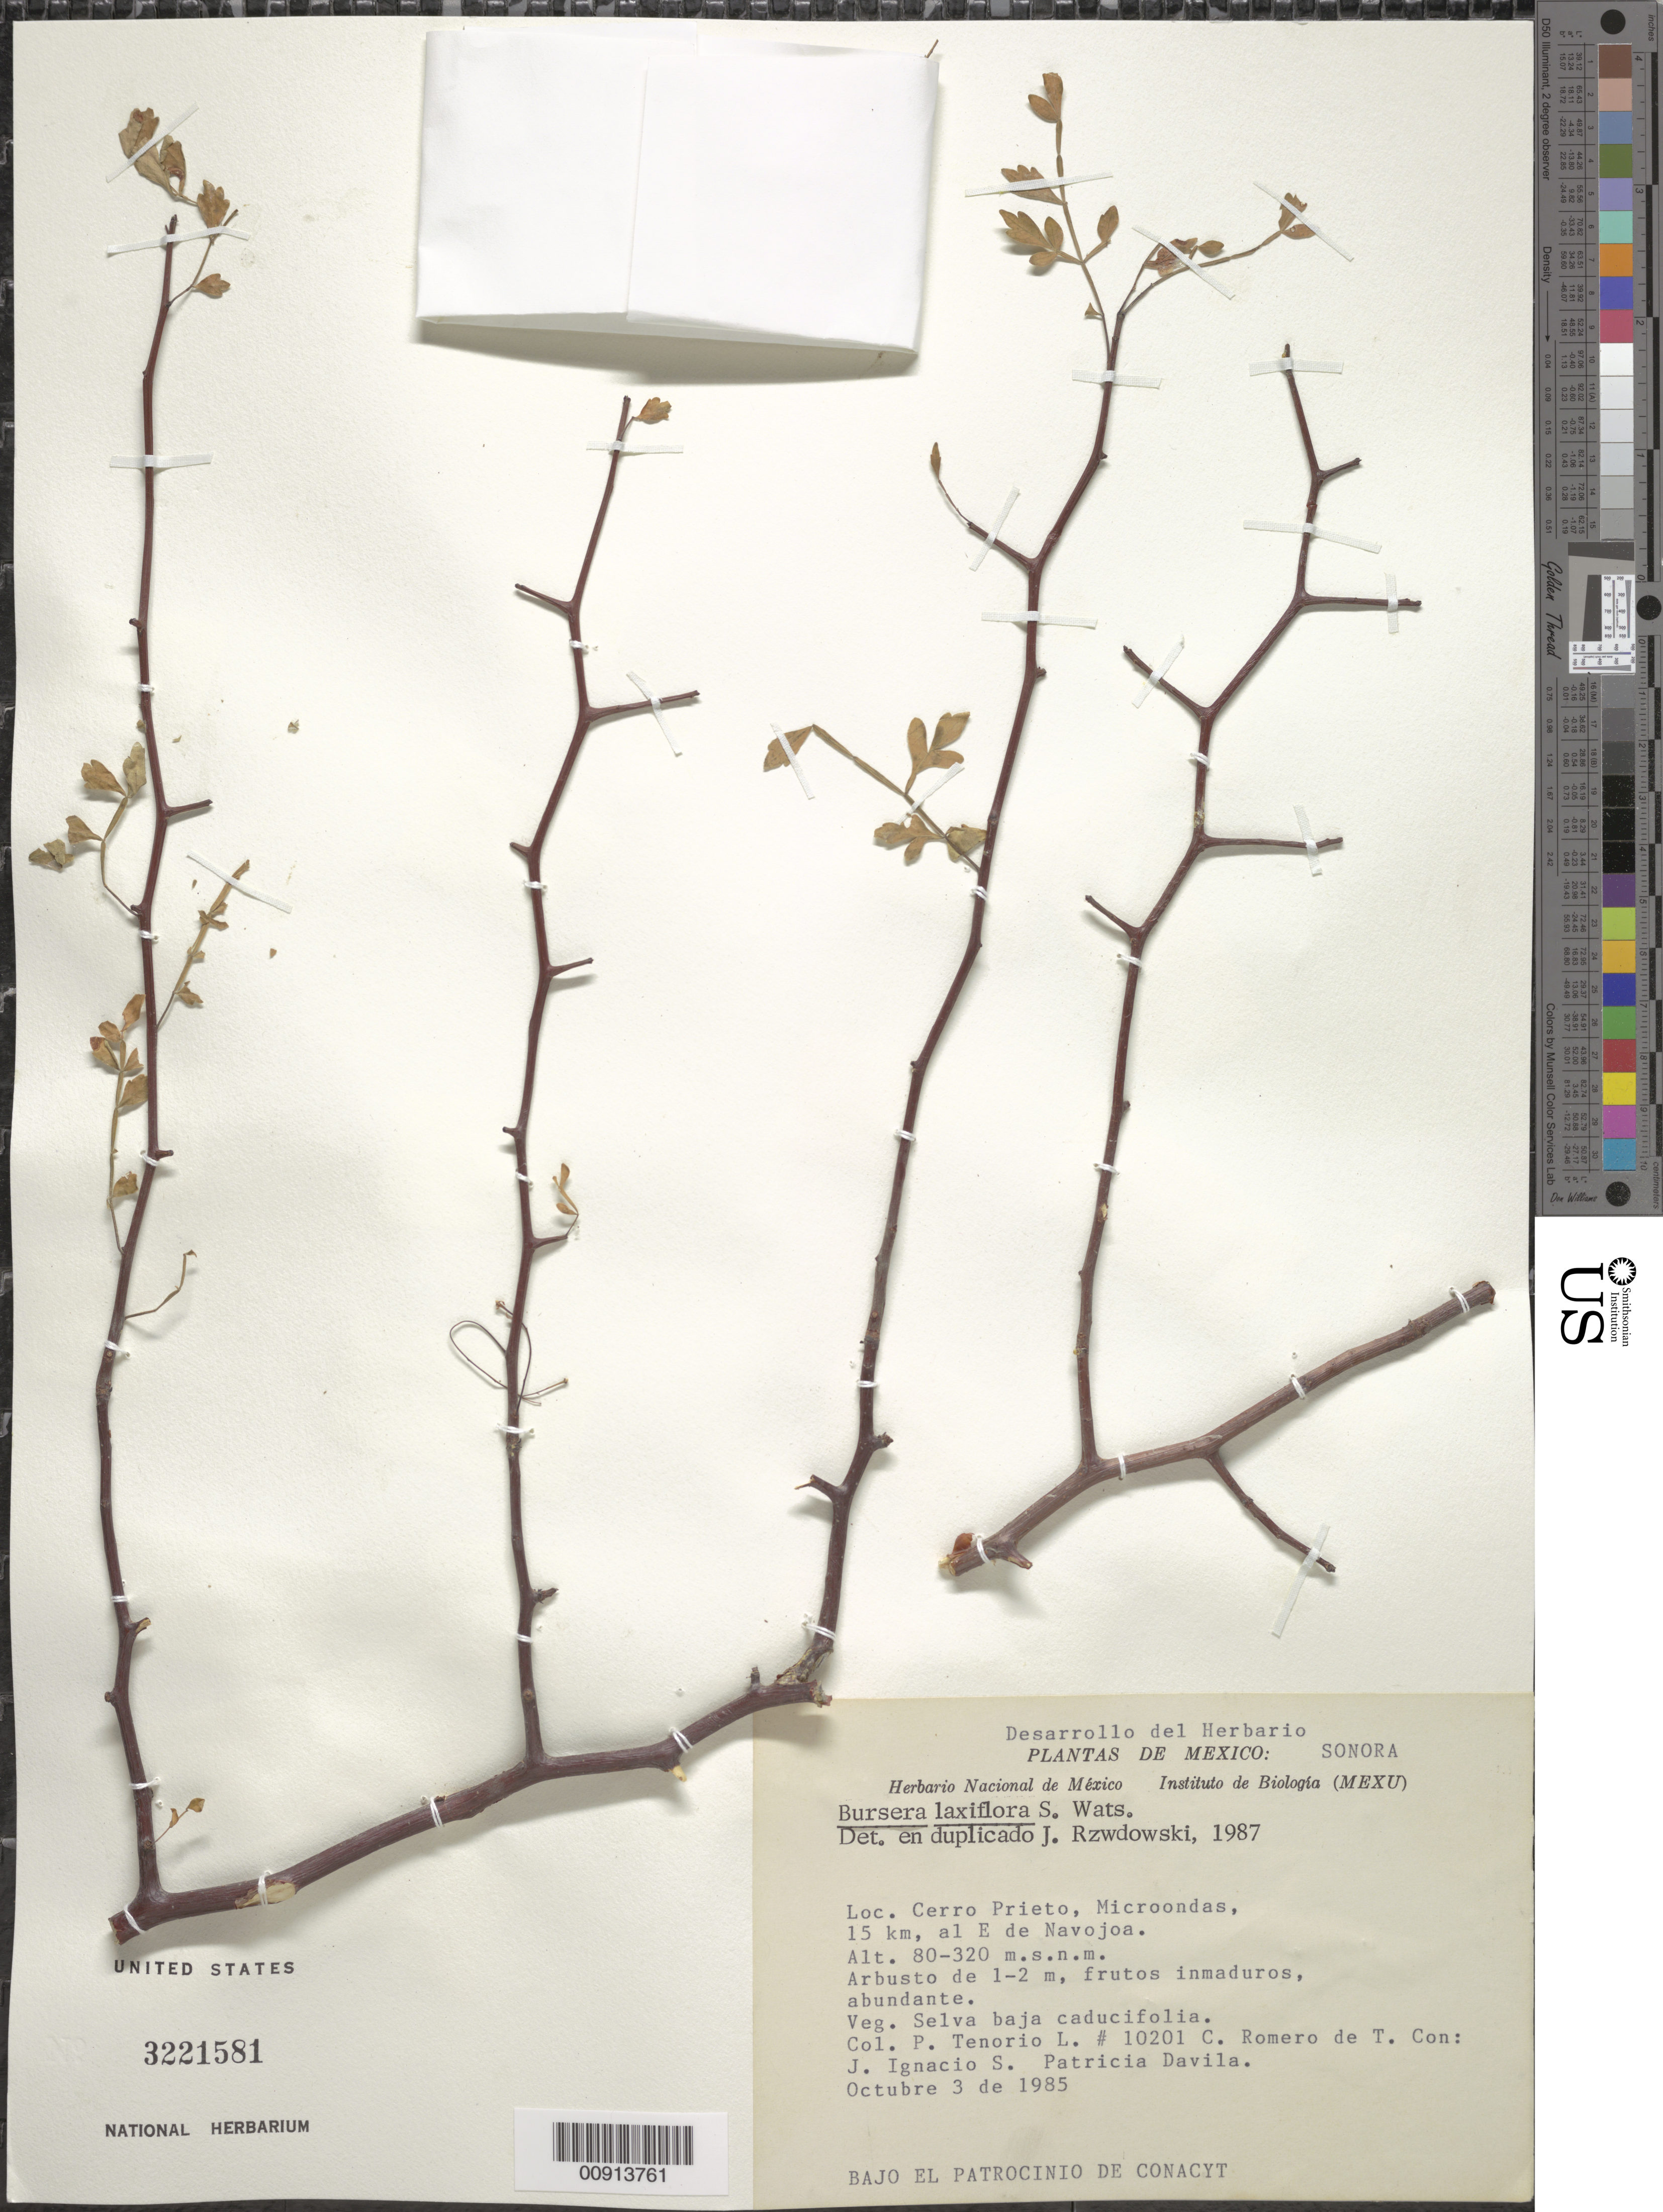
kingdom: Plantae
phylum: Tracheophyta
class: Magnoliopsida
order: Sapindales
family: Burseraceae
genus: Bursera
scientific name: Bursera laxiflora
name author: S. Watson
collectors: P. Tenorio L., C. Romero de T., Ignacio S., J. & P. Dávila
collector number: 10201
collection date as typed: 03 Oct 1985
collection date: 1985-10-03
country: Mexico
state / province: Sonora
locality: Cerro Prieto, Microondas, 15 km. al E de Navojoa, Sonora.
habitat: Selva baja caducifolia.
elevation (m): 320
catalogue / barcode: US 3221581